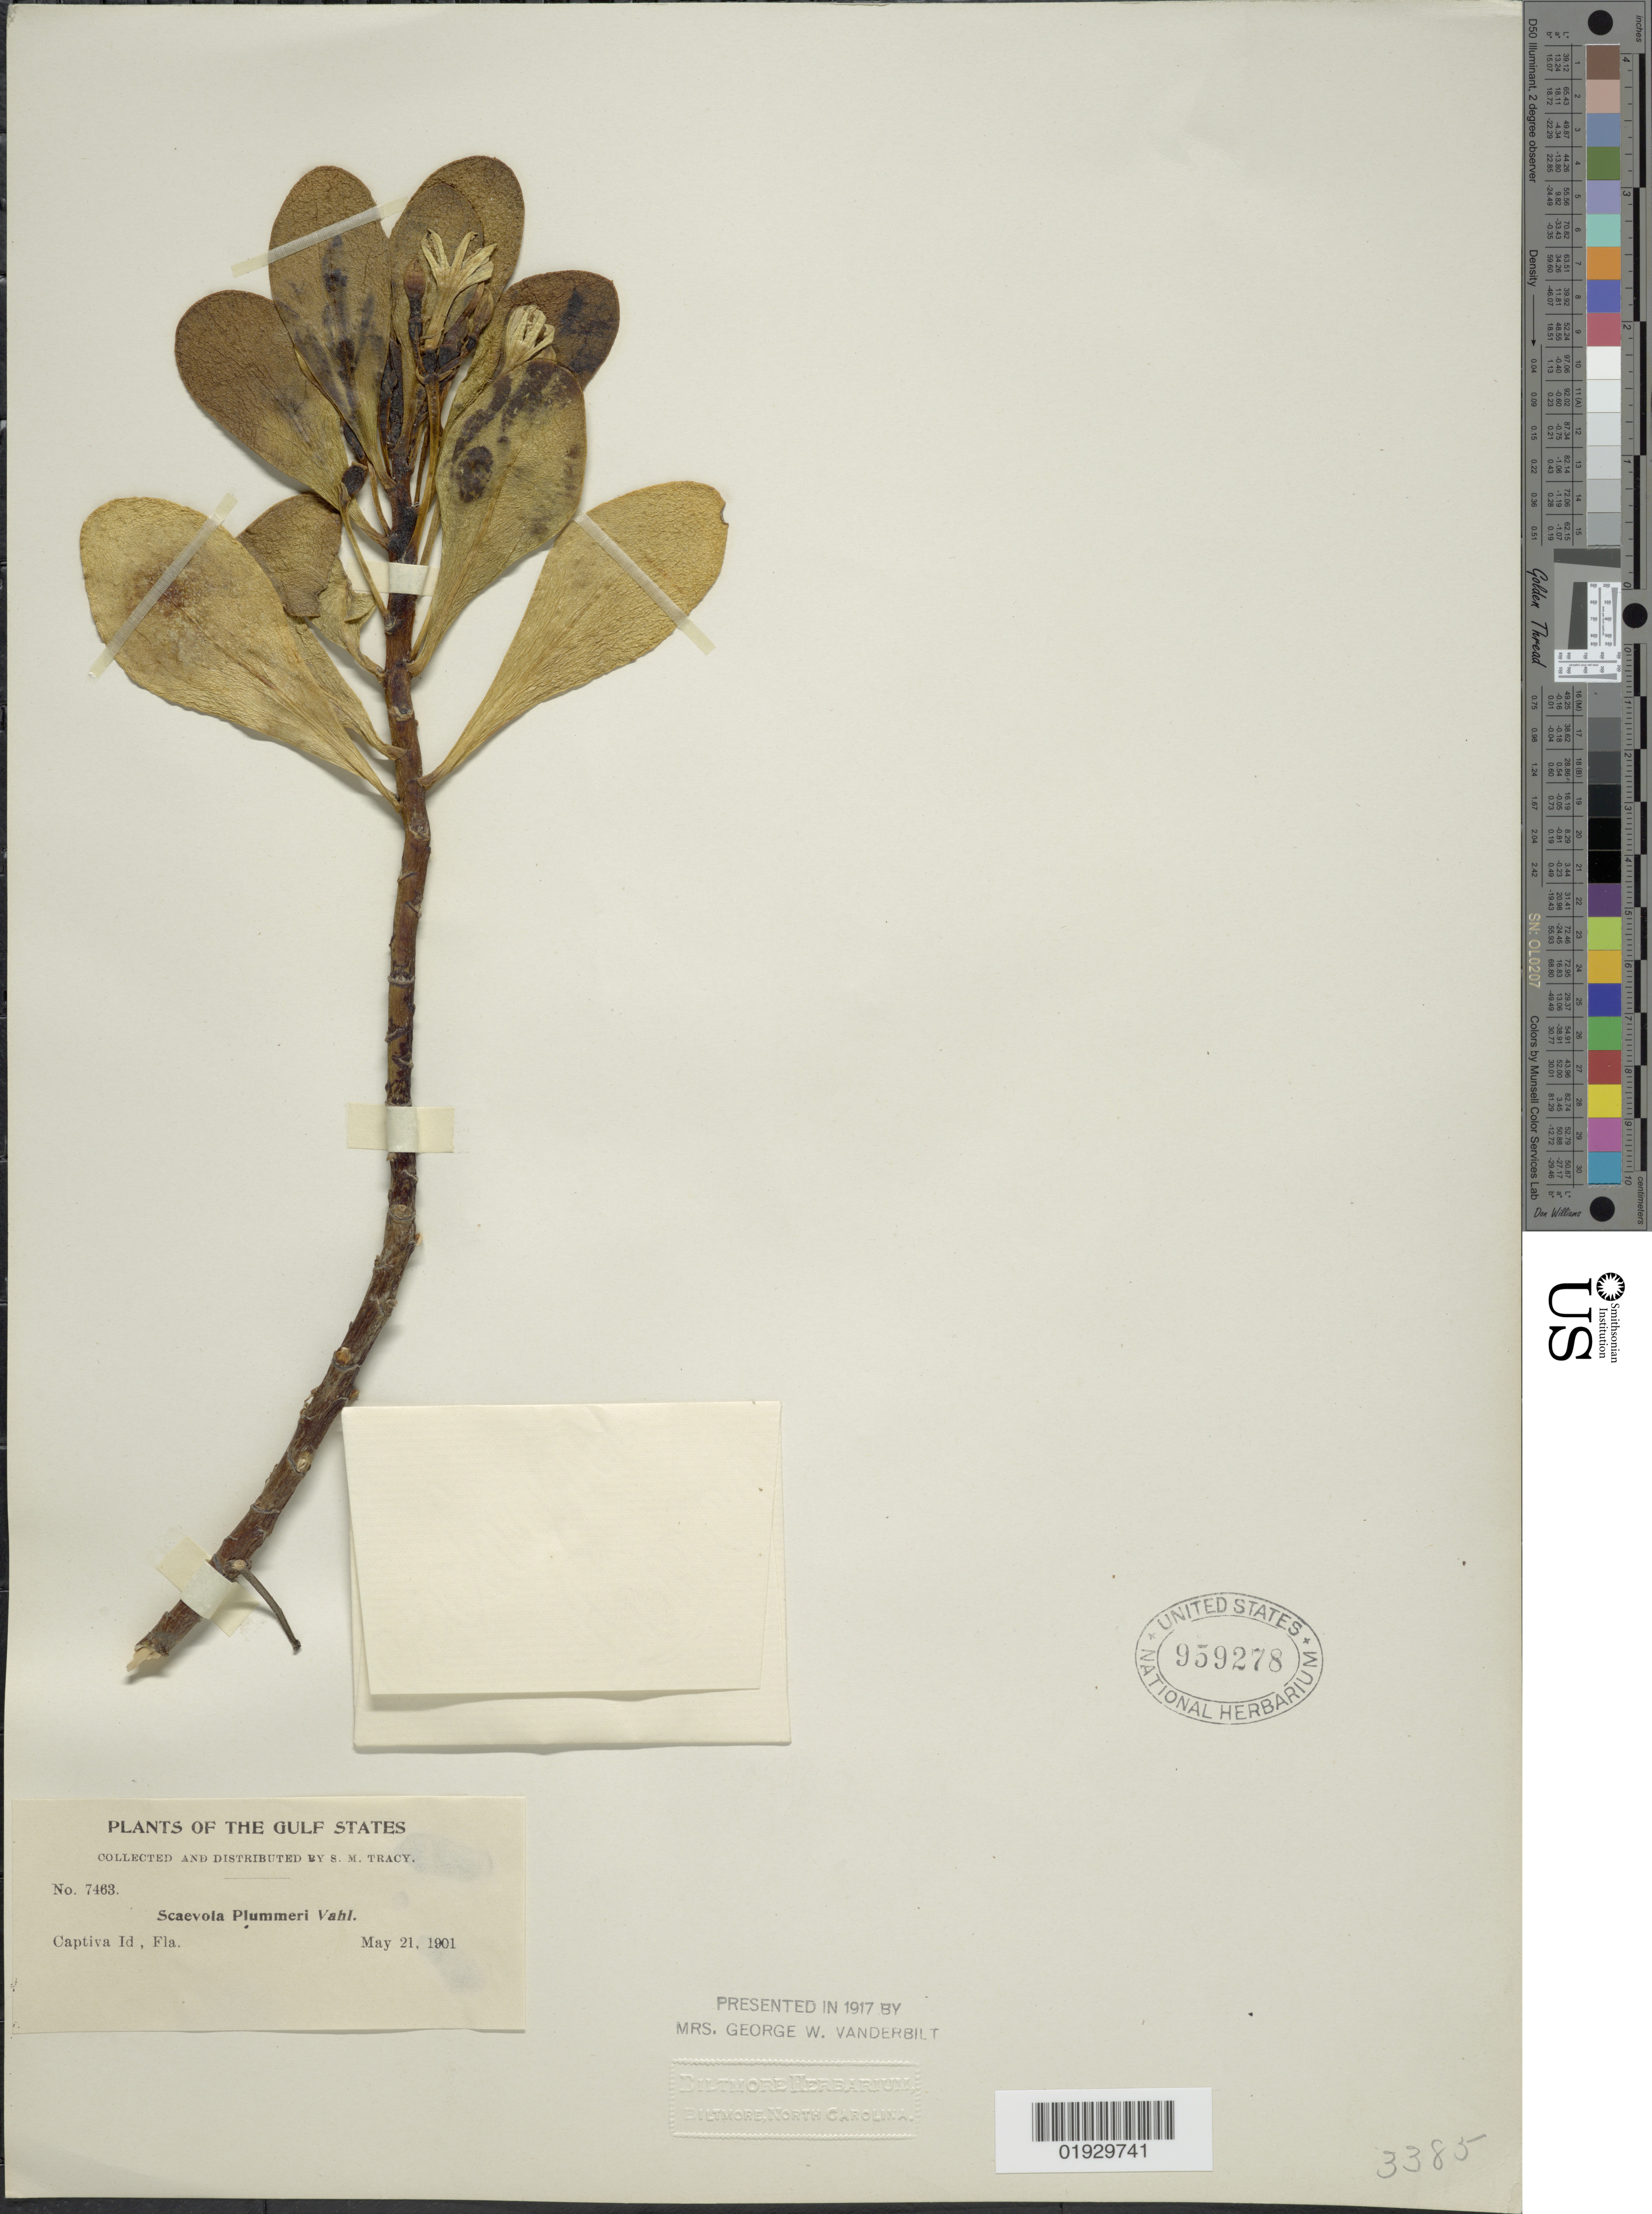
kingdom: Plantae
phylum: Tracheophyta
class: Magnoliopsida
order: Asterales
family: Goodeniaceae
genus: Scaevola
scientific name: Scaevola plumieri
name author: (L.) Vahl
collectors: S. M. Tracy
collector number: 7463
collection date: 1901-05-21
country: United States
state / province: Florida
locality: Gulf States. Captiva Id, Fla.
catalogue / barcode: US 959278